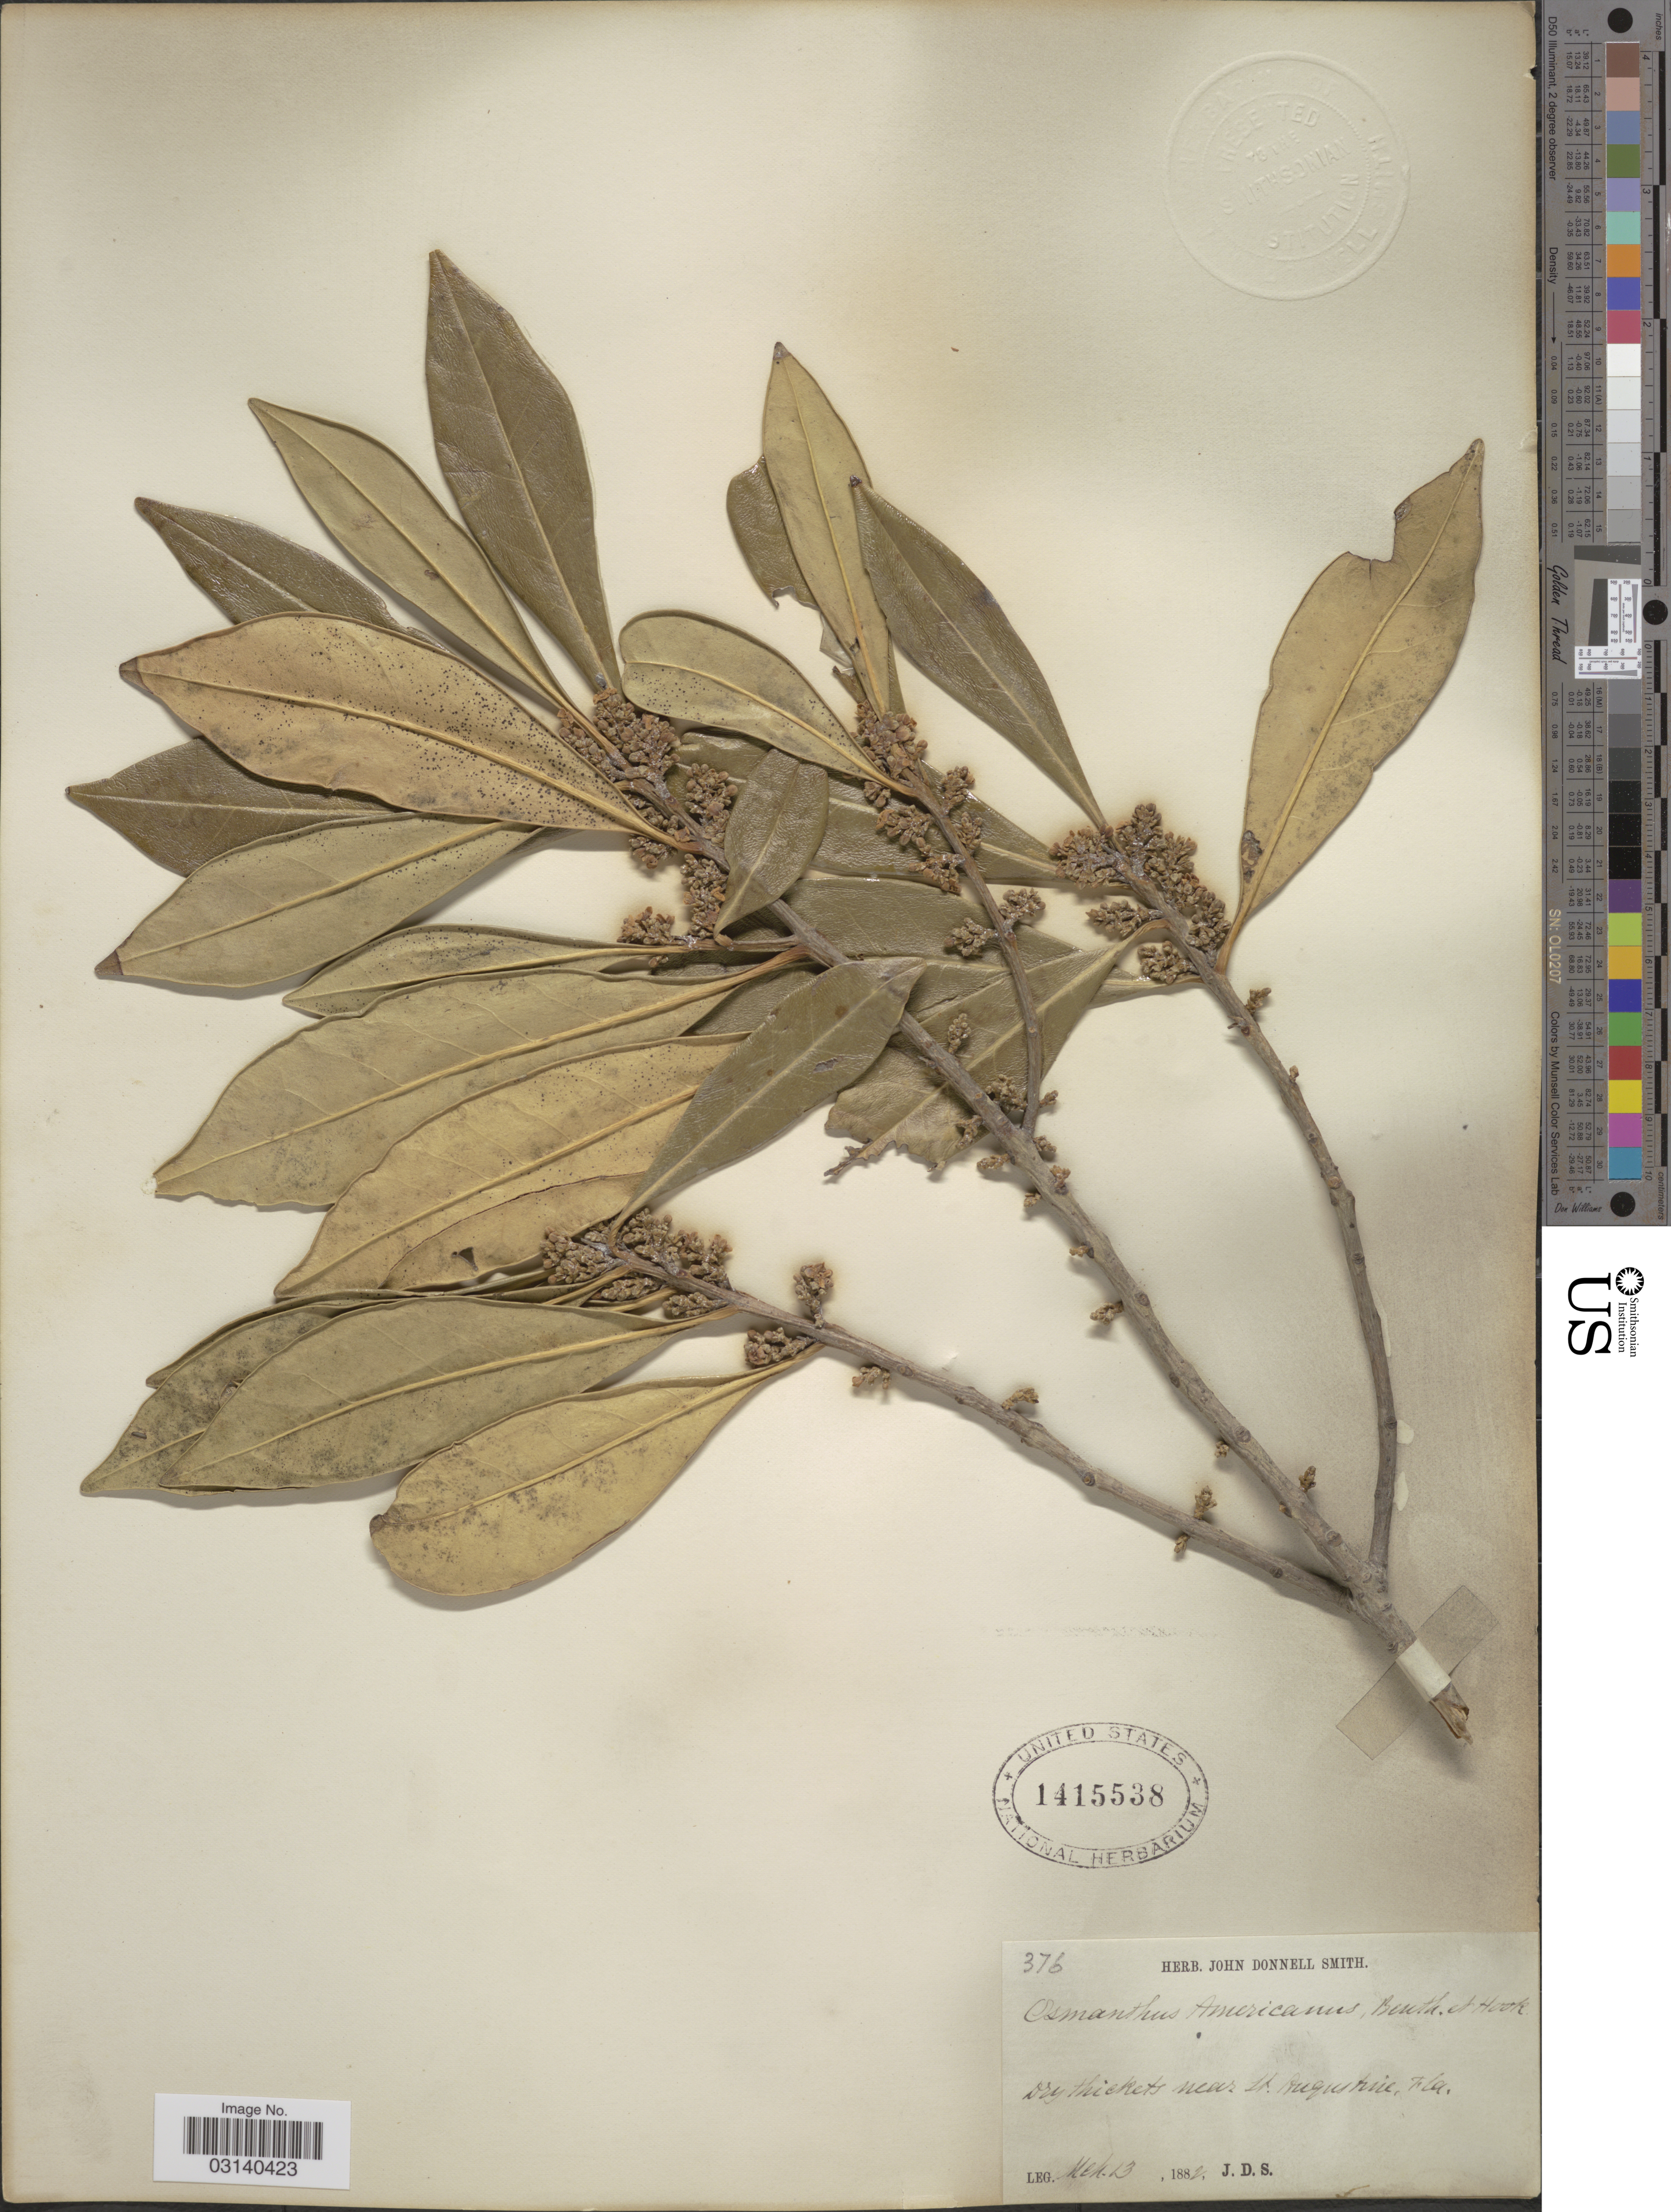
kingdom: Plantae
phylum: Tracheophyta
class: Magnoliopsida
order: Lamiales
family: Oleaceae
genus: Osmanthus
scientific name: Osmanthus americanus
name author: (L.) A. Gray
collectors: J. Donnell Smith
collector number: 376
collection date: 1882-03-13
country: United States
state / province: Florida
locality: Dry thickets near St. Augustine, Fla.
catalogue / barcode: US 1415538